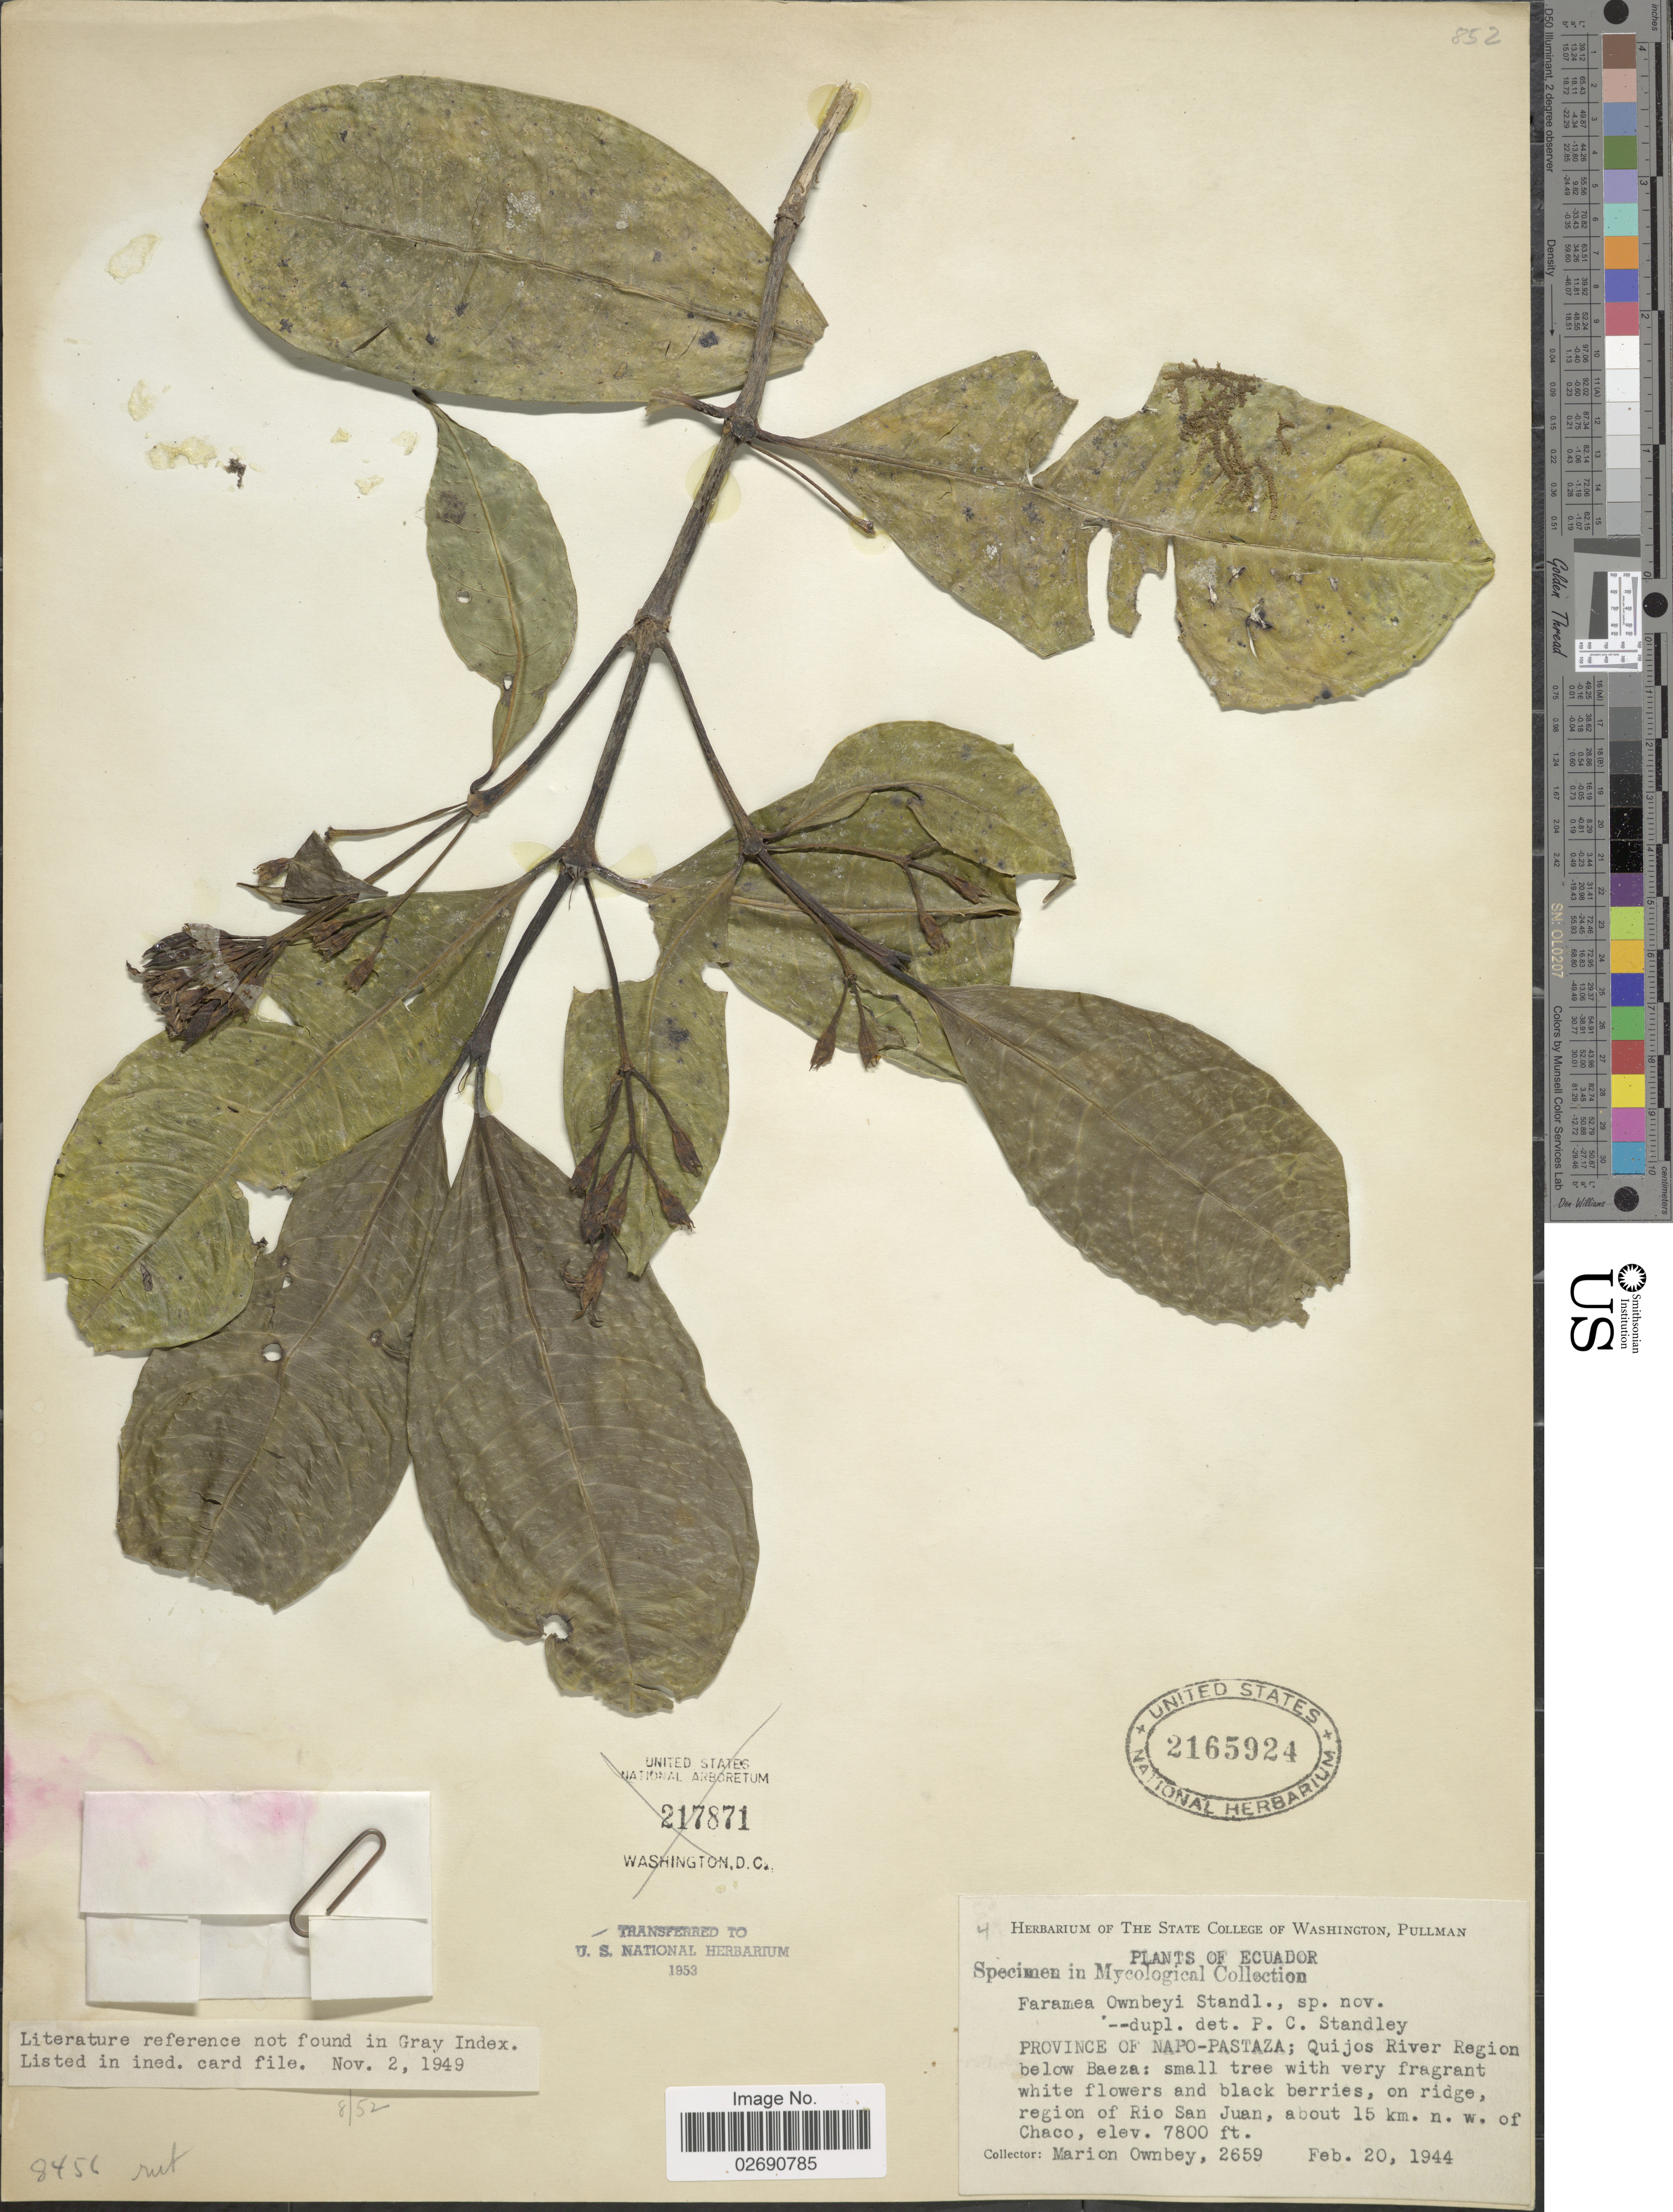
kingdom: Plantae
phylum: Tracheophyta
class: Magnoliopsida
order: Gentianales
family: Rubiaceae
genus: Faramea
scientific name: Faramea ownbeyi Standl. sp. nov. ined.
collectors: F. M. Ownbey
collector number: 2659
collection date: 1944-02-20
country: Ecuador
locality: Province of Napo-Pastaza; Quijos River Region below Baeza; on ridge region of Rio San Juan, about 15 km n.w. of Chaco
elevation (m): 2377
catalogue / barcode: US 2165924